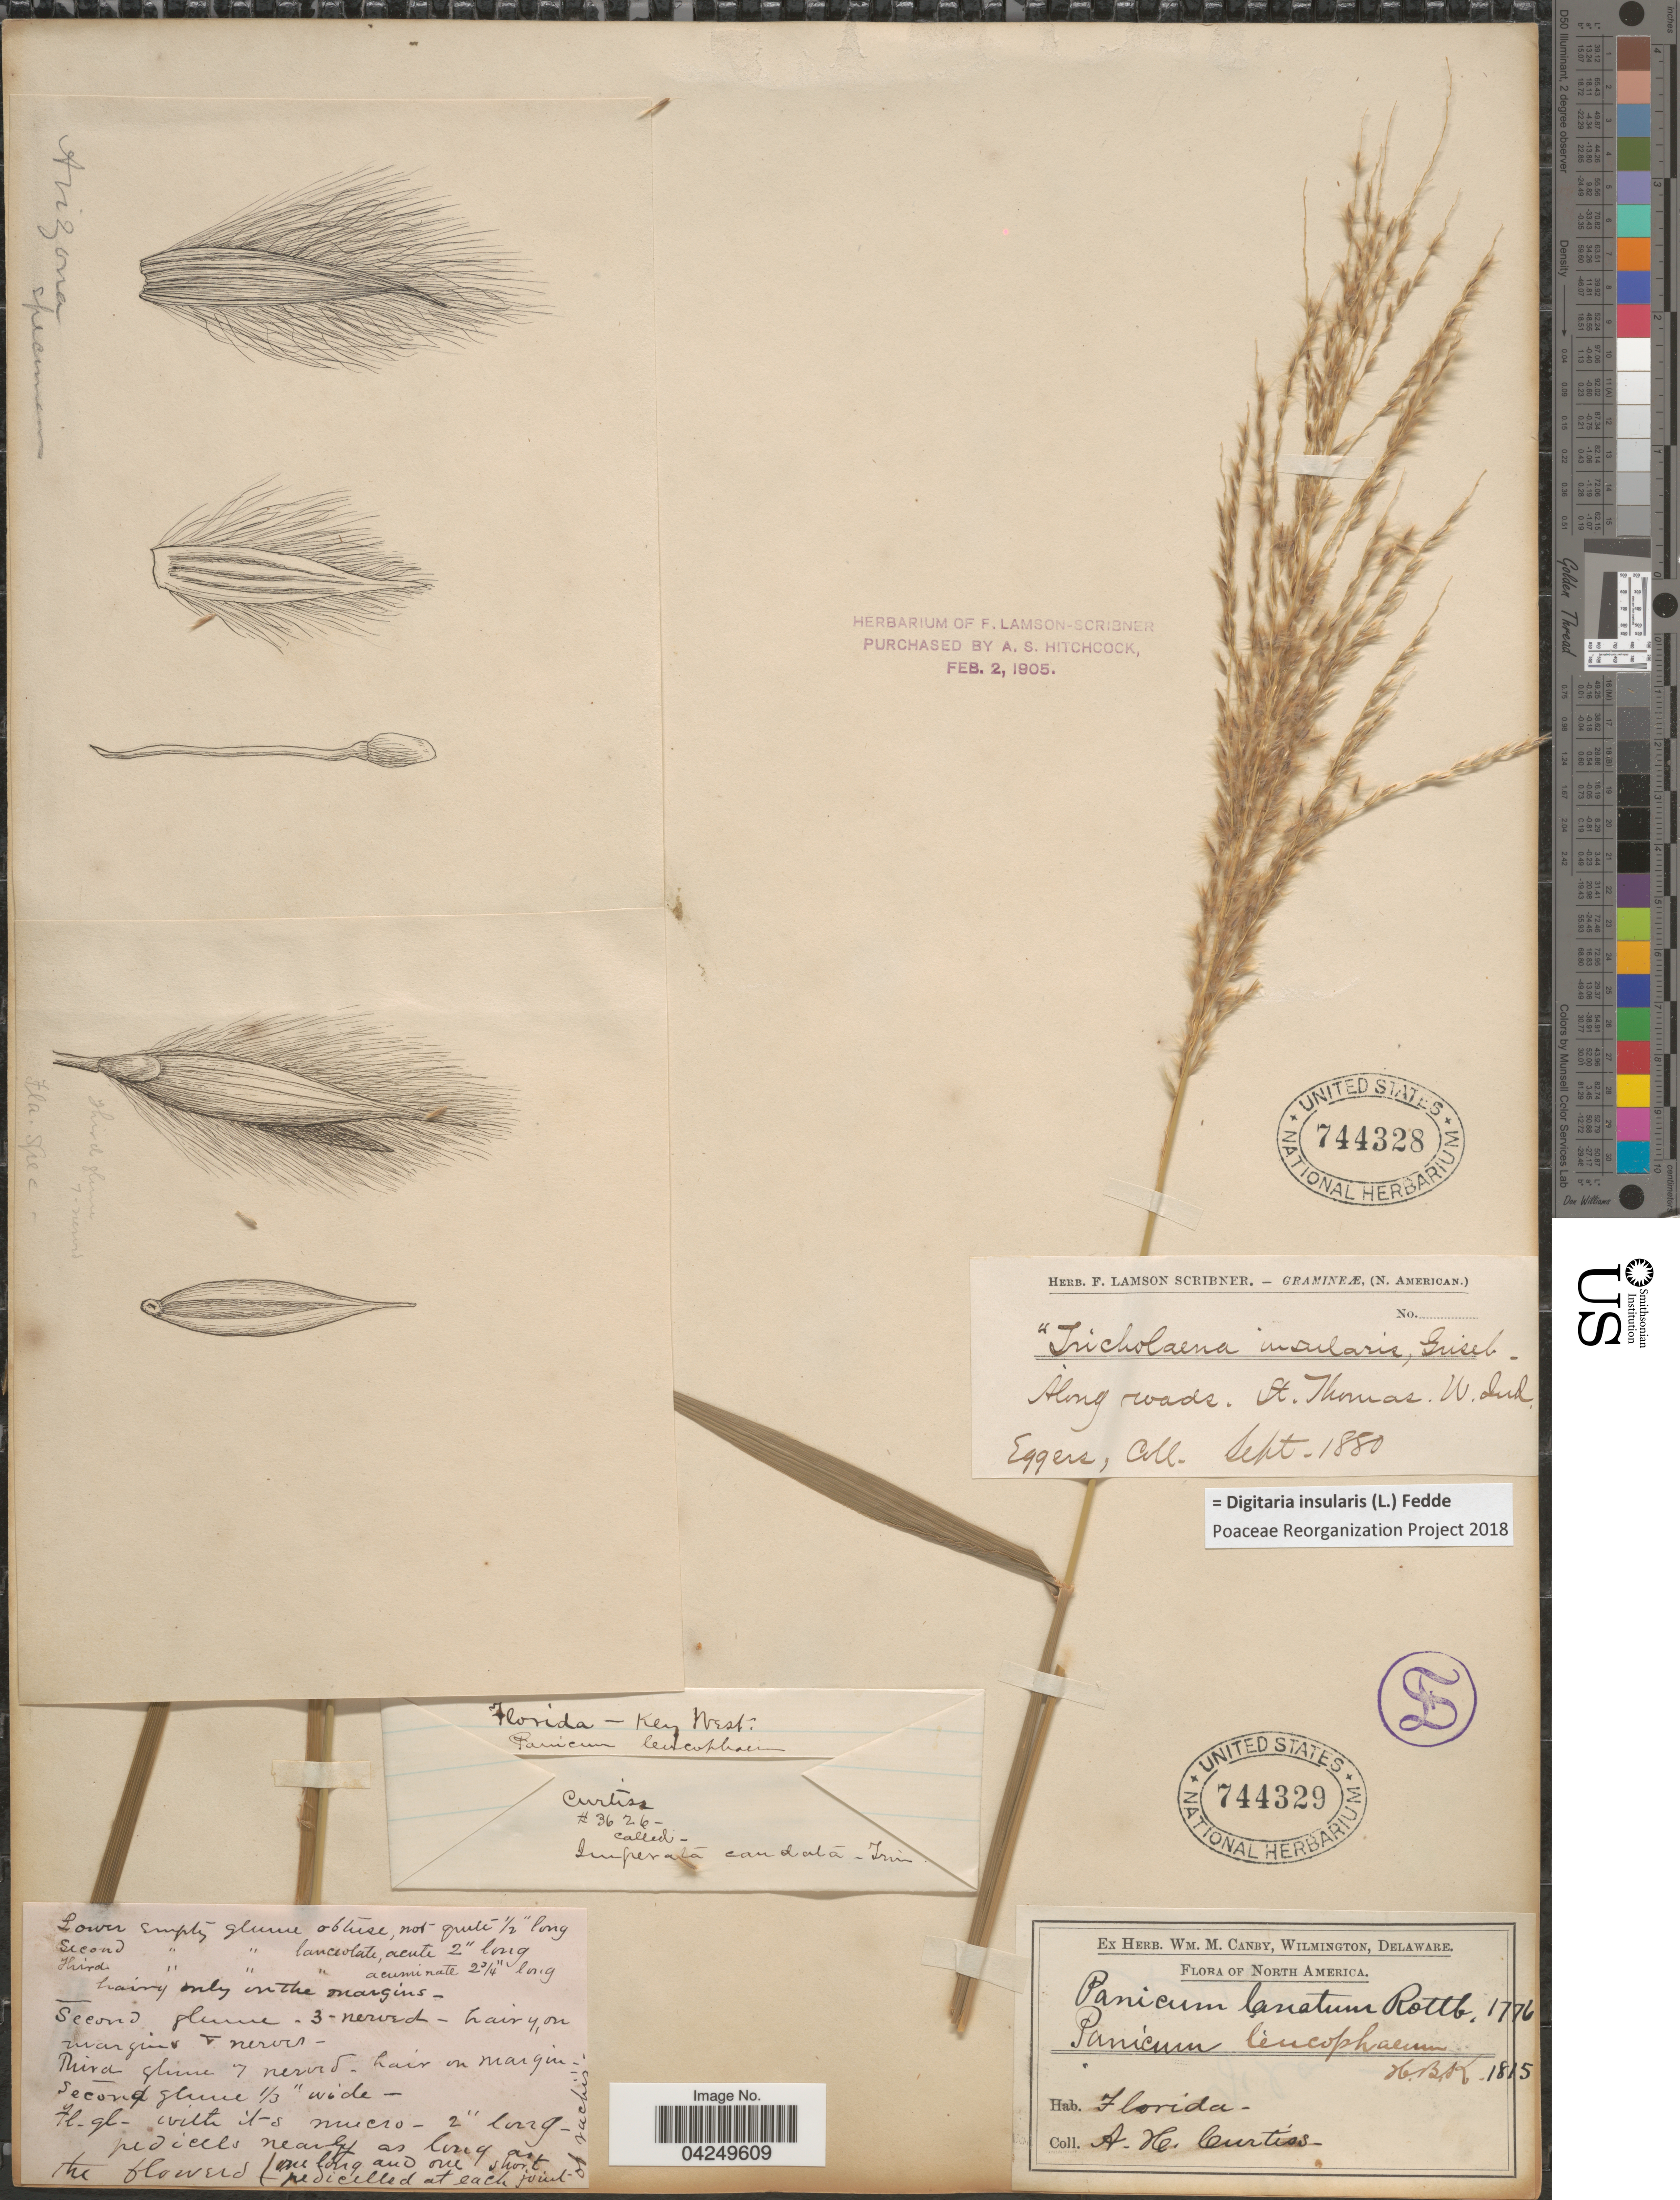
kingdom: Plantae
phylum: Tracheophyta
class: Liliopsida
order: Poales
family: Poaceae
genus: Digitaria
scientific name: Digitaria insularis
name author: (L.) Fedde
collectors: A. H. Curtiss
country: United States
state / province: Florida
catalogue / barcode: US 744329